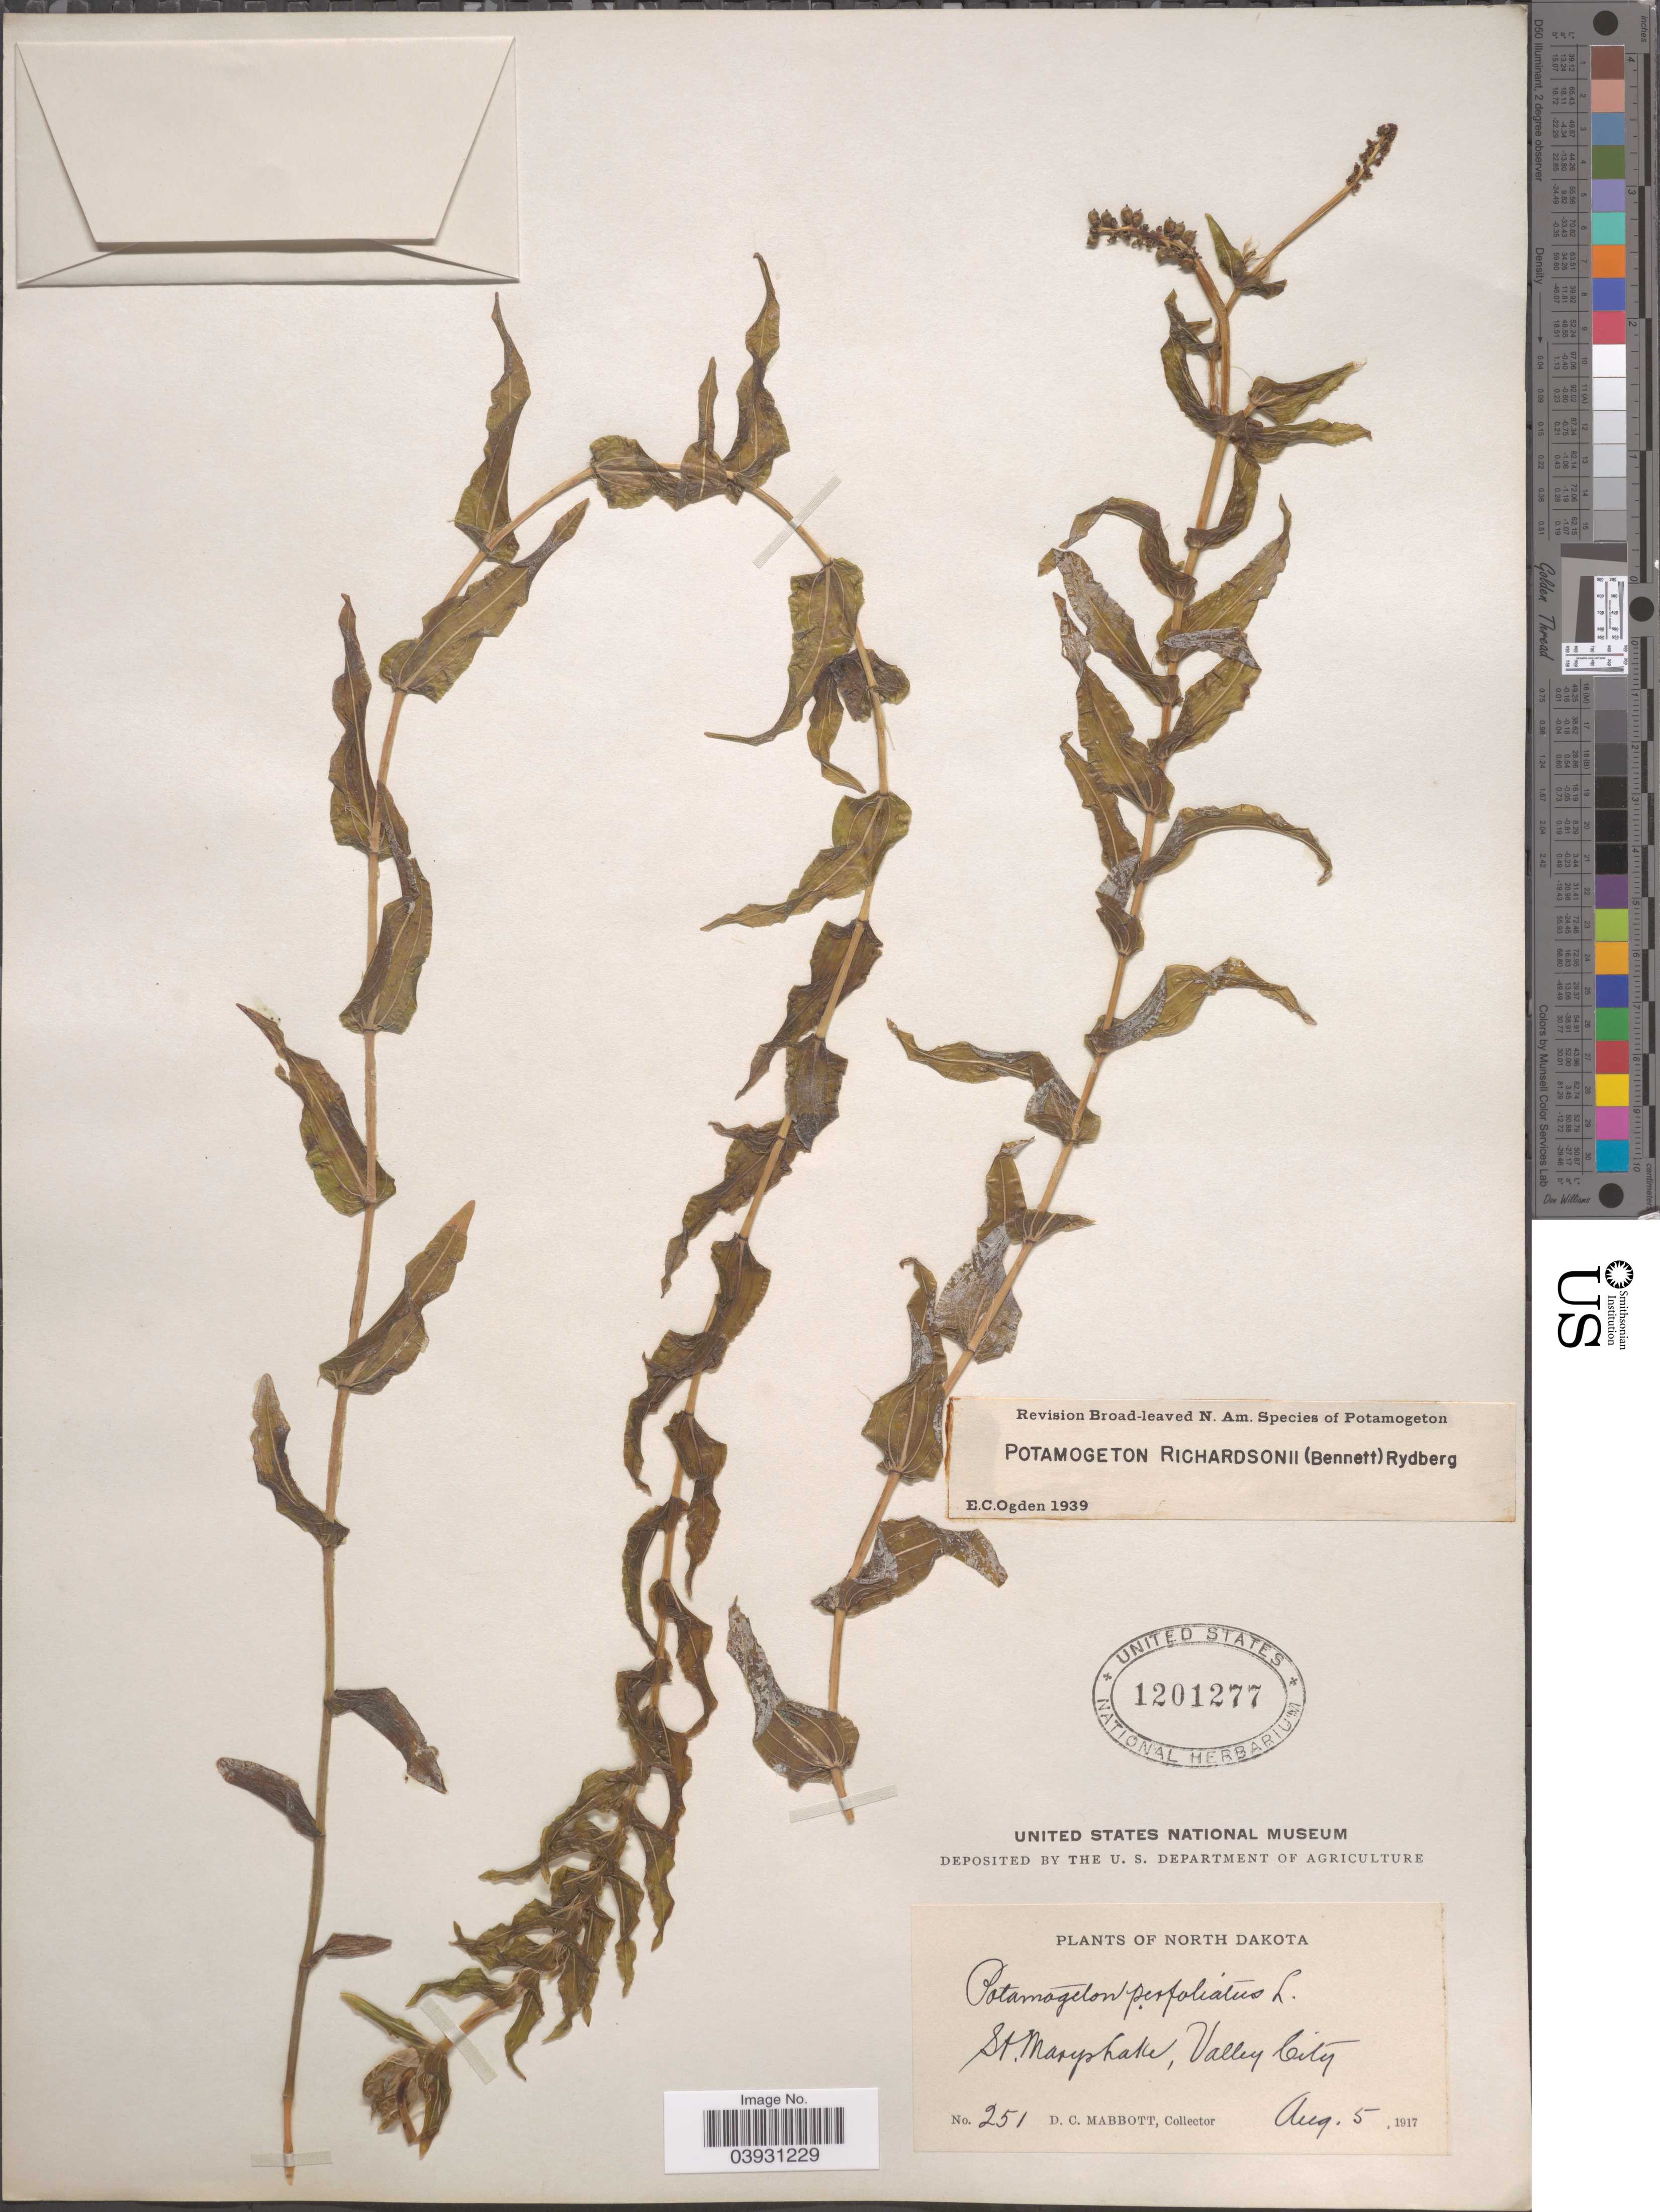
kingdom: Plantae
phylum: Tracheophyta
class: Liliopsida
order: Alismatales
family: Potamogetonaceae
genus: Potamogeton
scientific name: Potamogeton richardsonii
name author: (A.W. Benn.) Rydb.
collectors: D. Mabbott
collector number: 251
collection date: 1917-08-05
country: United States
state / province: North Dakota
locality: St. MarysLake, Valley City.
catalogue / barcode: US 1201277